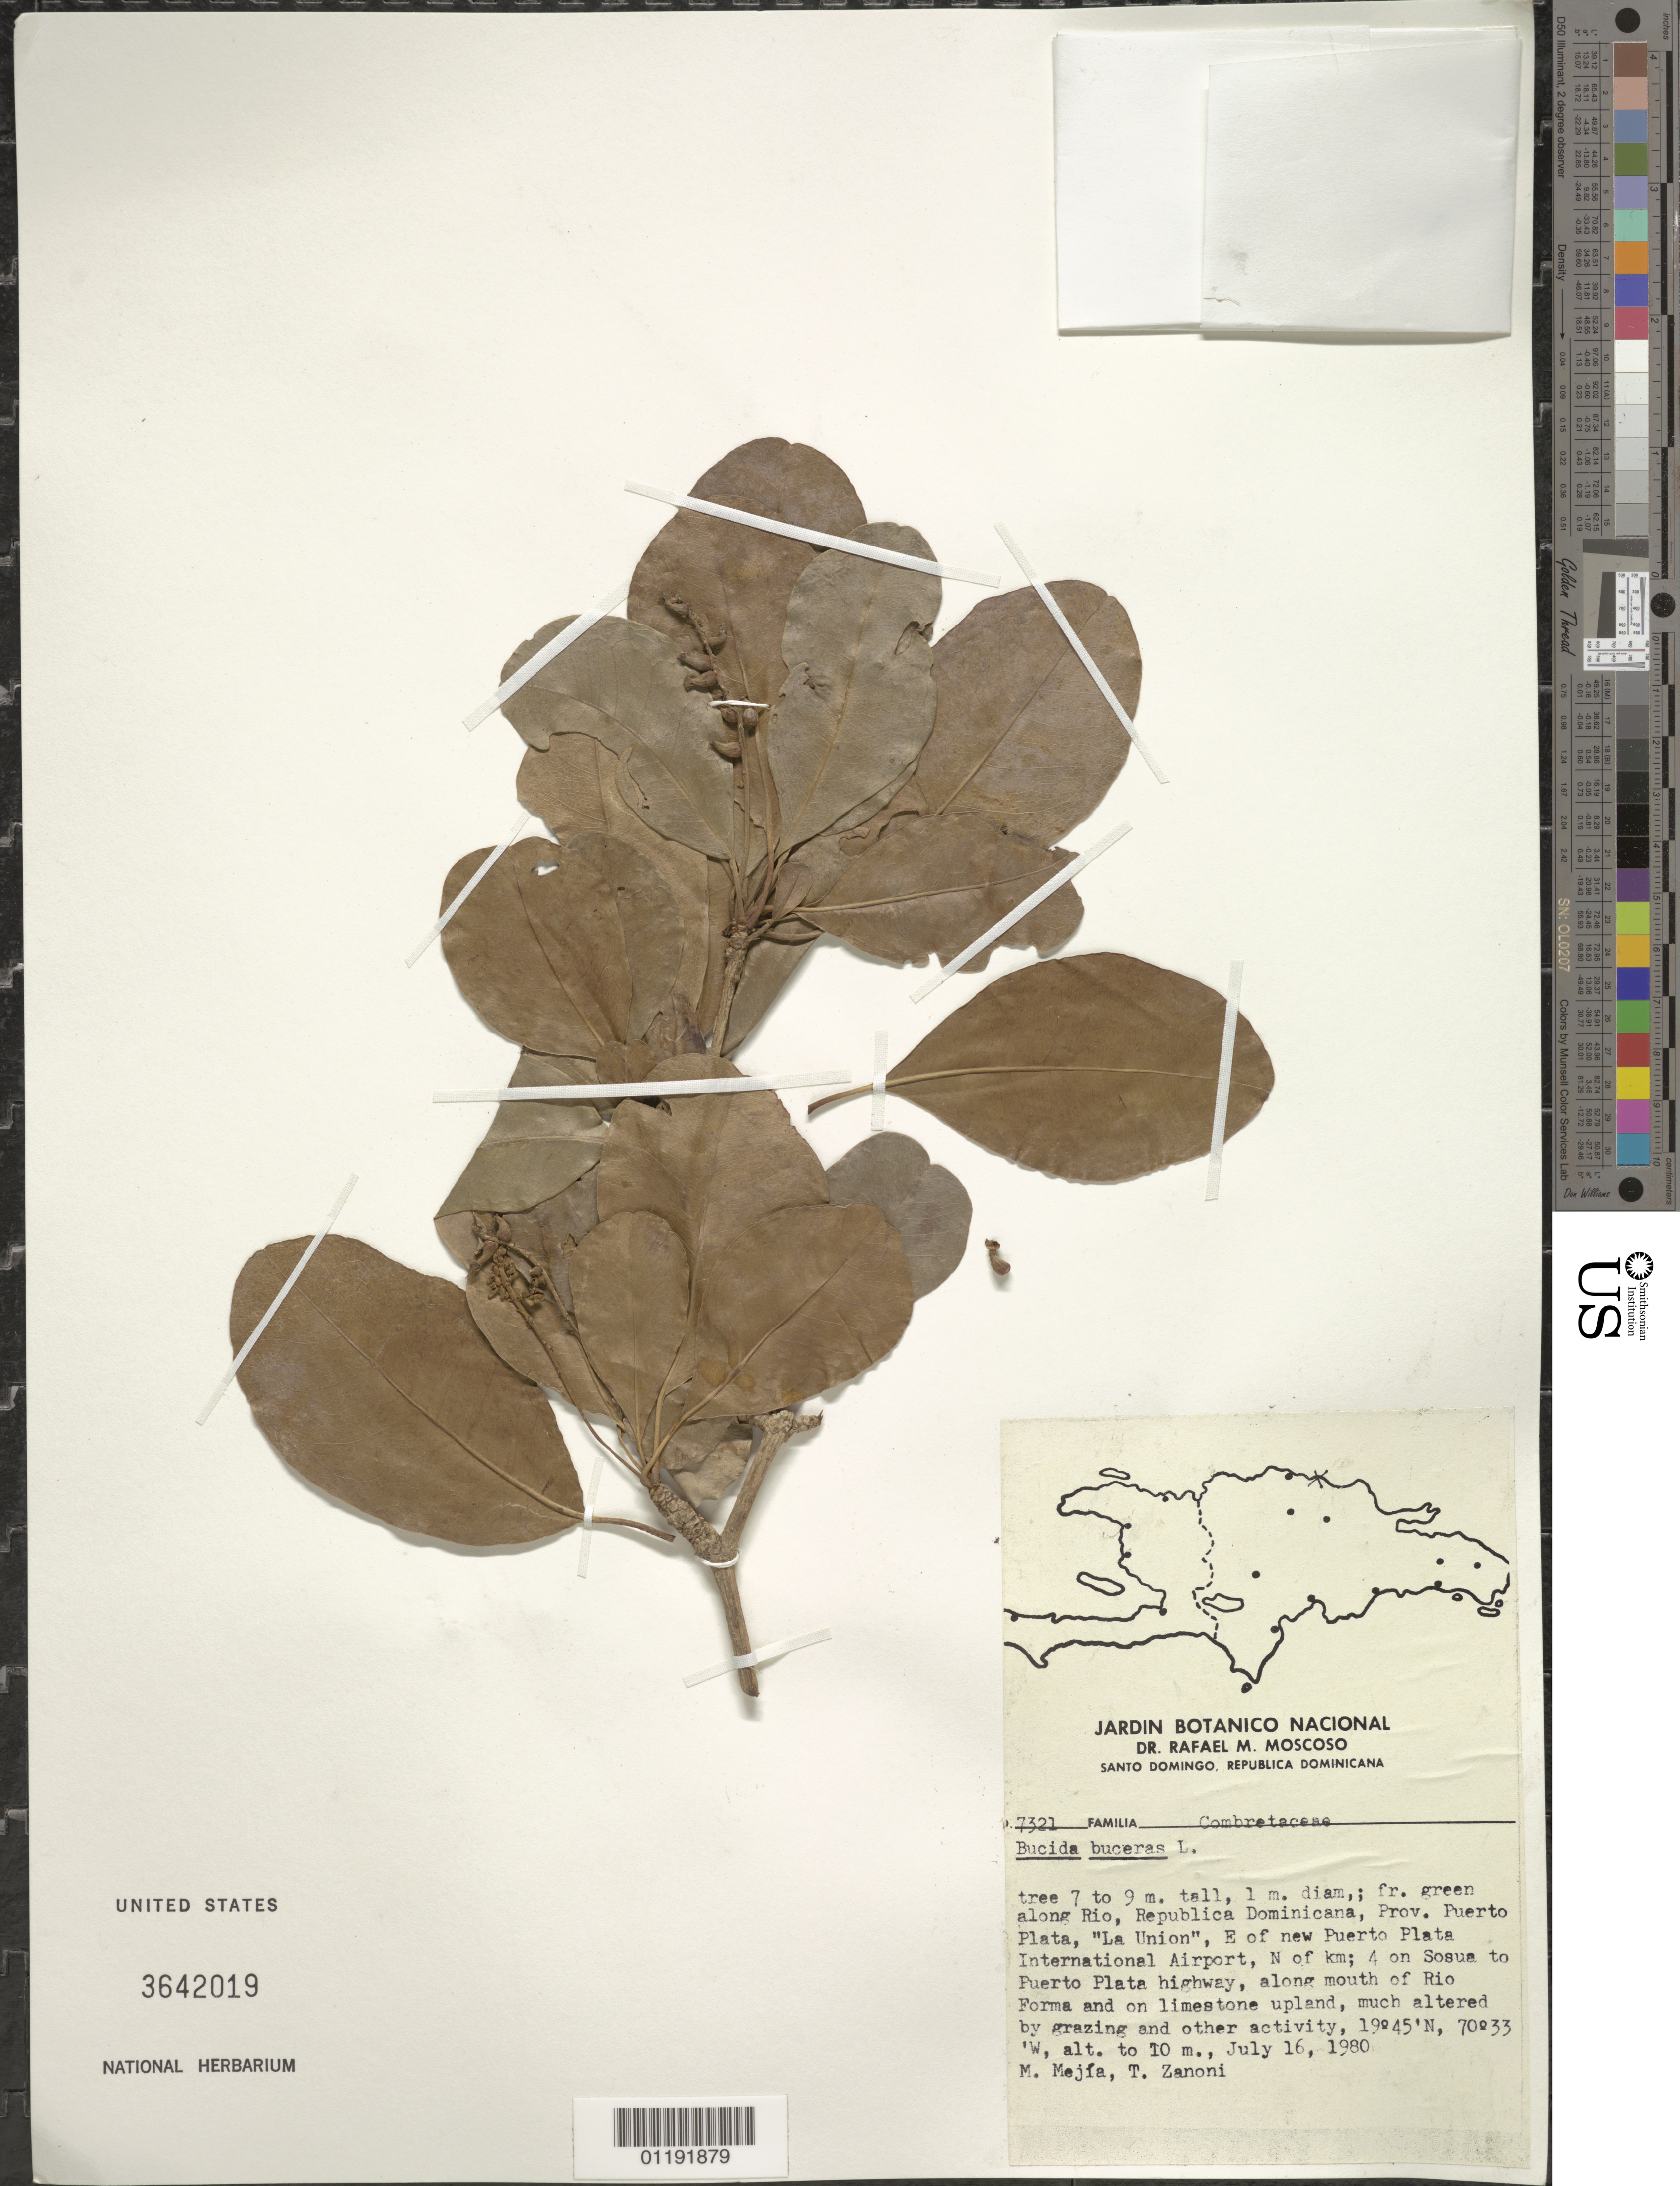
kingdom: Plantae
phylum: Tracheophyta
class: Magnoliopsida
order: Myrtales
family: Combretaceae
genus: Terminalia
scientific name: Terminalia buceras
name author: (L.) C. Wright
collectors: M. Mejia & T. A. Zanoni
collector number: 7321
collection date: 1980-07-16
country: Dominican Republic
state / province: Puerto Plata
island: Hispaniola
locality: Near W end of new Puerto Plata International Airport, N of km 4 on Sosua to Puerto Plata highway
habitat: Along river mouth, limestone upland, much altered by grazing and other activity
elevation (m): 10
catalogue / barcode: US 3642019